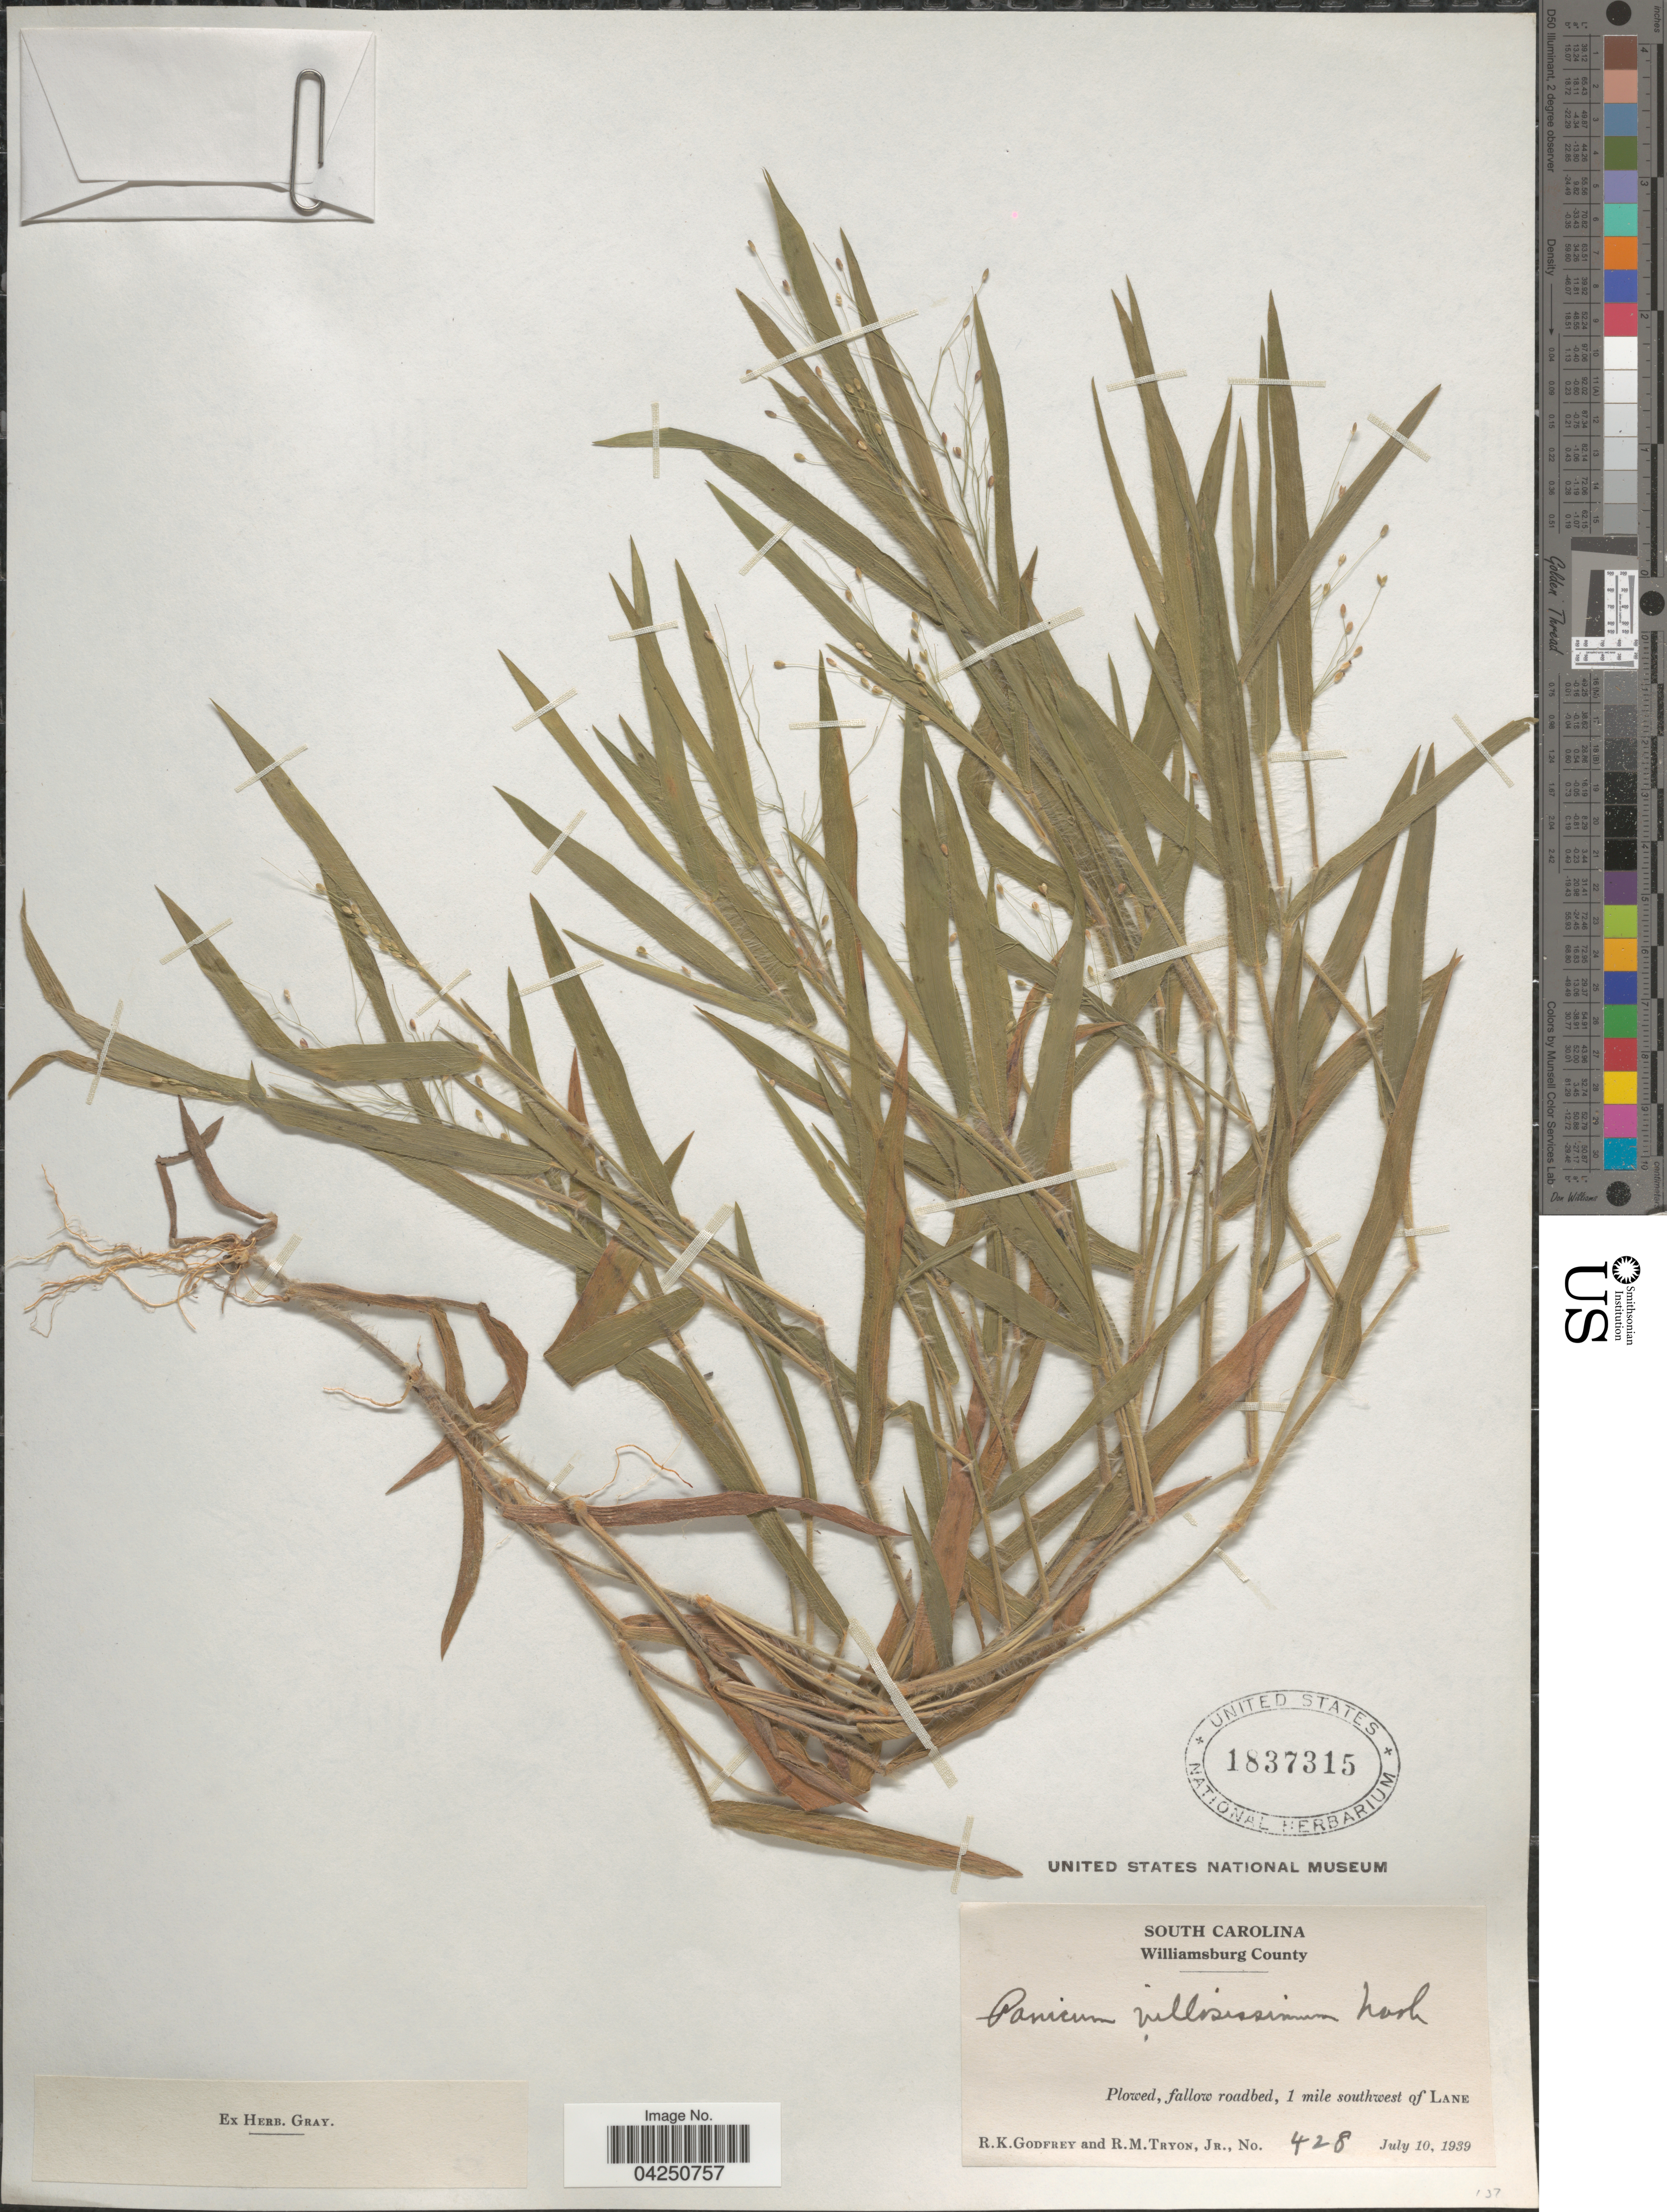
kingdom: Plantae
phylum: Tracheophyta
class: Liliopsida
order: Poales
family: Poaceae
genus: Dichanthelium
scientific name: Dichanthelium acuminatum var. acuminatum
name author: (Sw.) Gould & C.A. Clark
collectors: R. K. Godfrey & R. Tryon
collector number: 428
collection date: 1939-07-10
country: United States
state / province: South Carolina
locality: Williamsburg County. Plowed, fallow roadbed, 1 mile southwest of Lane.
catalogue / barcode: US 1837315